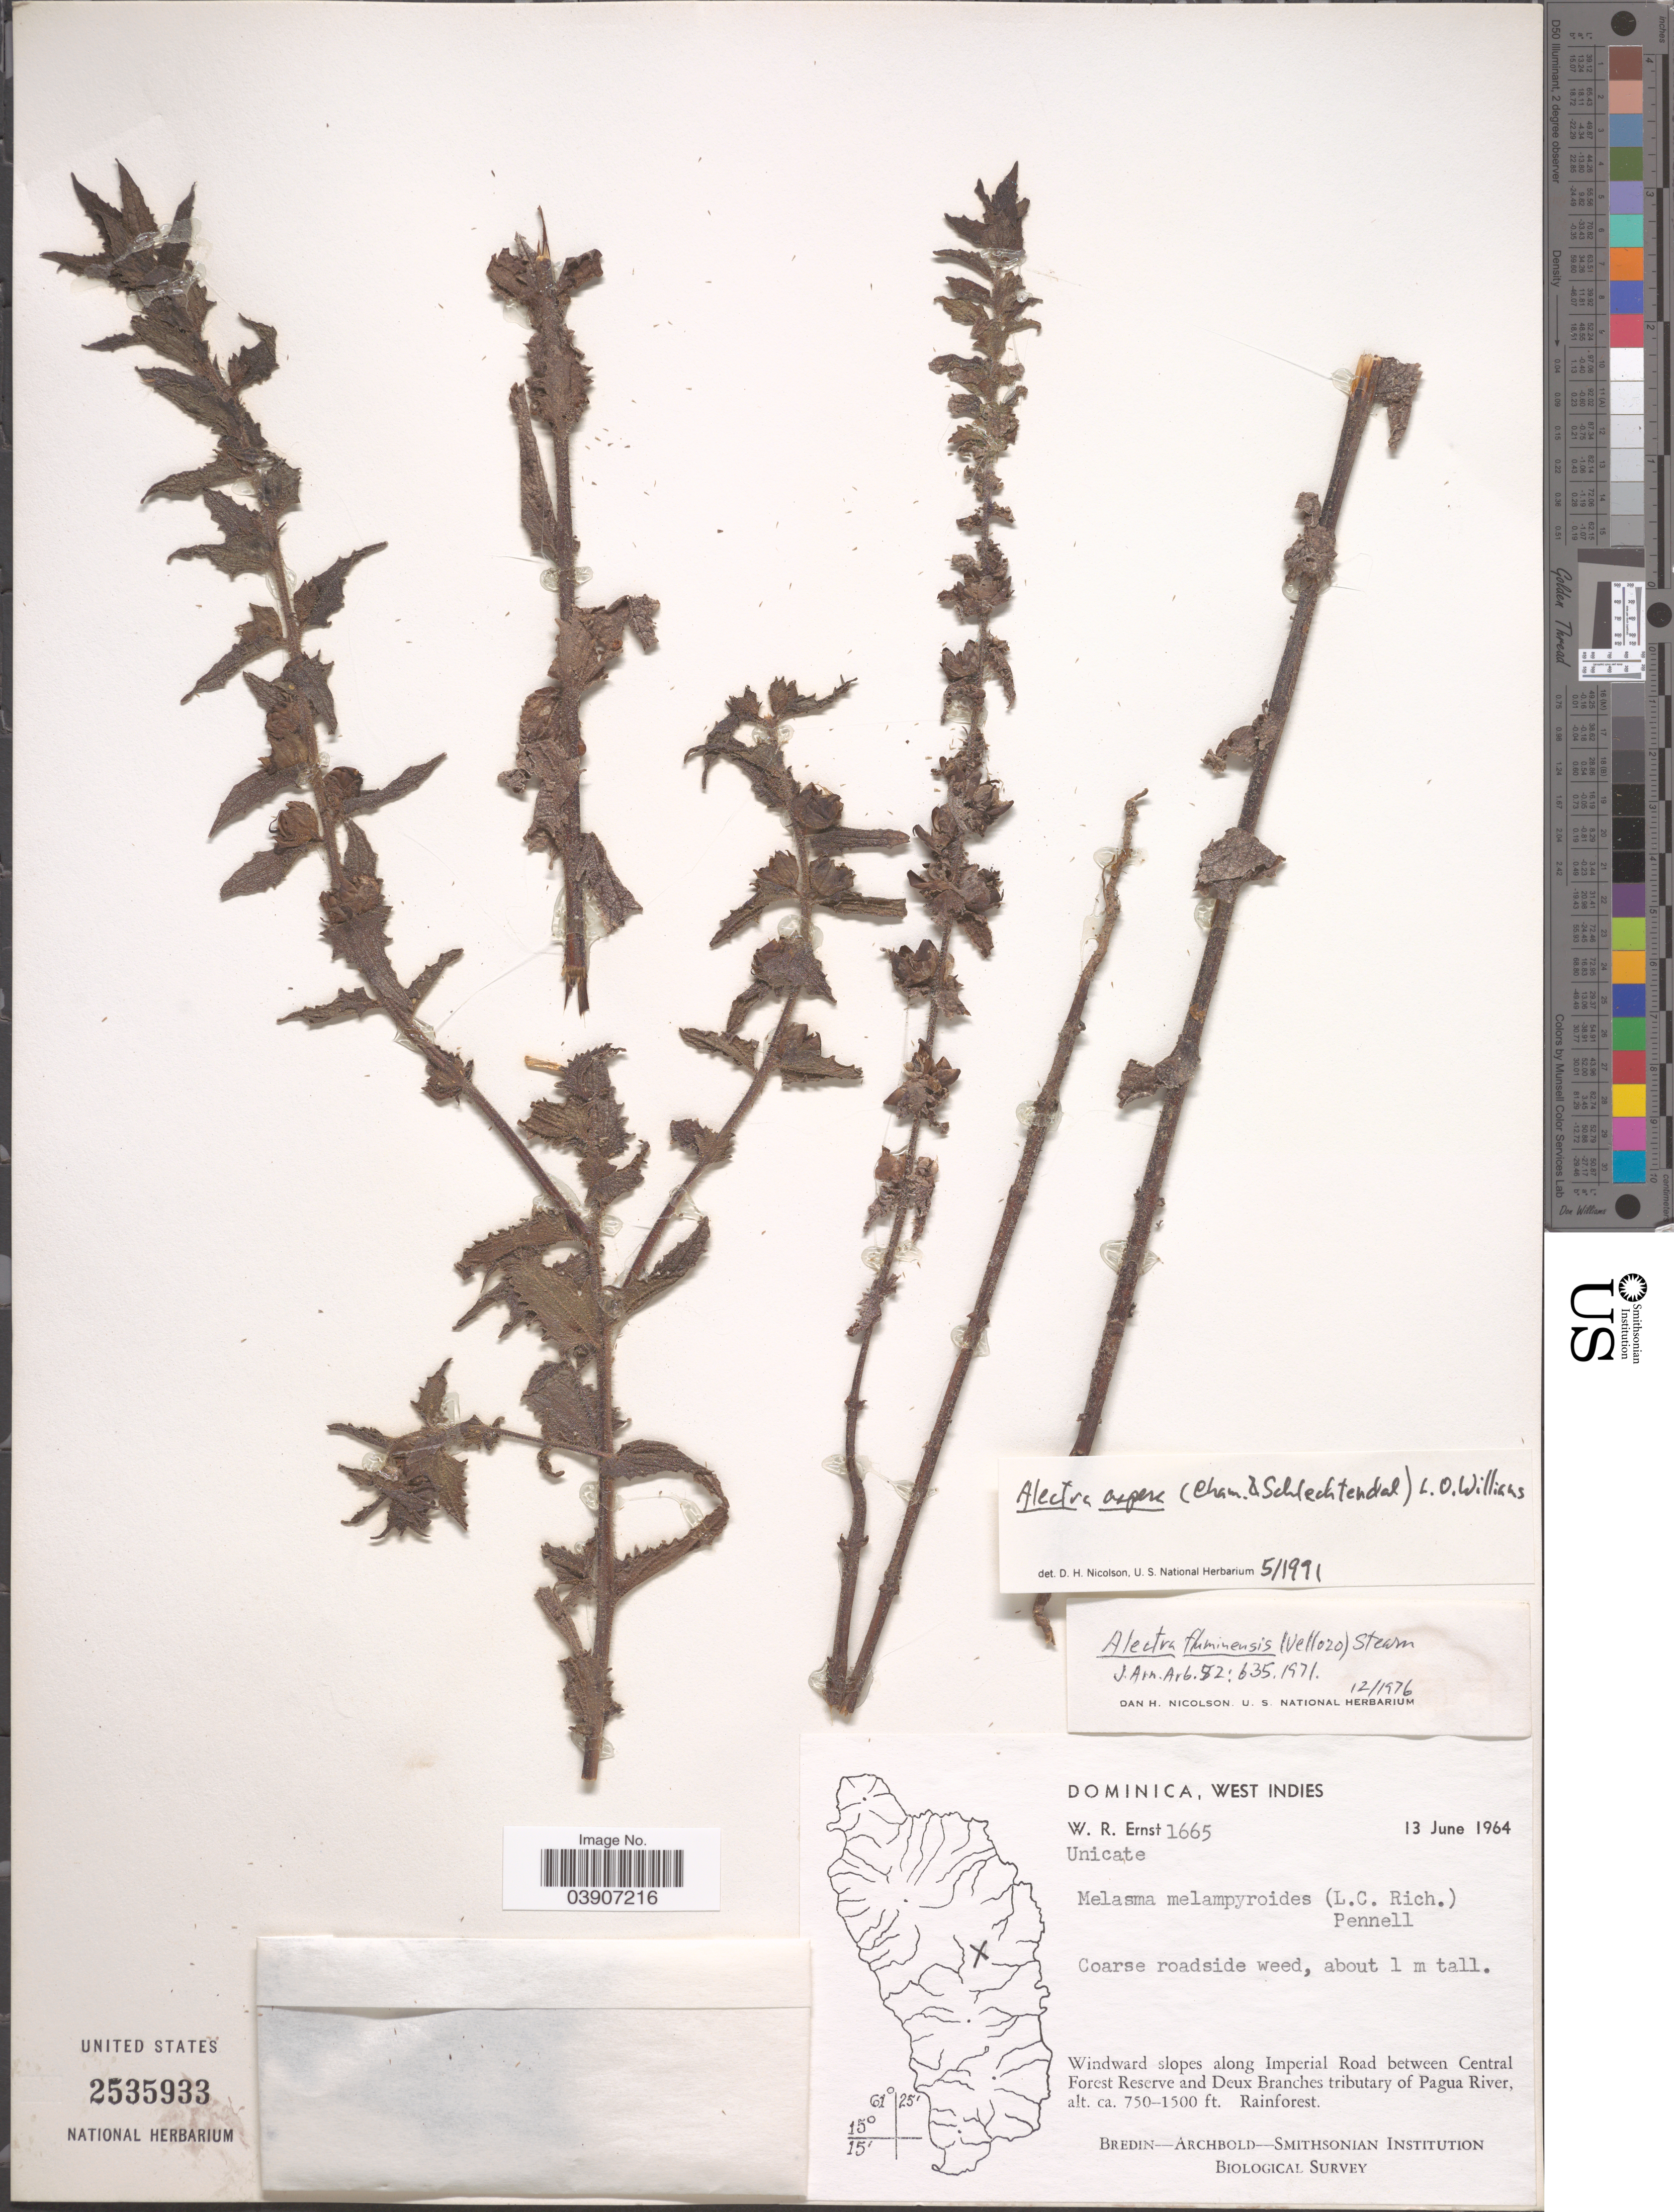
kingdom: Plantae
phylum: Tracheophyta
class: Magnoliopsida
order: Lamiales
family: Orobanchaceae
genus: Alectra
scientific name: Alectra aspera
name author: (Cham. & Schltdl.) L.O. Williams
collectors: W. R. Ernst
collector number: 1665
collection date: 1964-06-13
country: Dominica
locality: Windward slopes along Imperial Road between Central Forest Reserve and Deux Branches tributary of Pagua River.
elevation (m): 229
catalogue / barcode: US 2535933